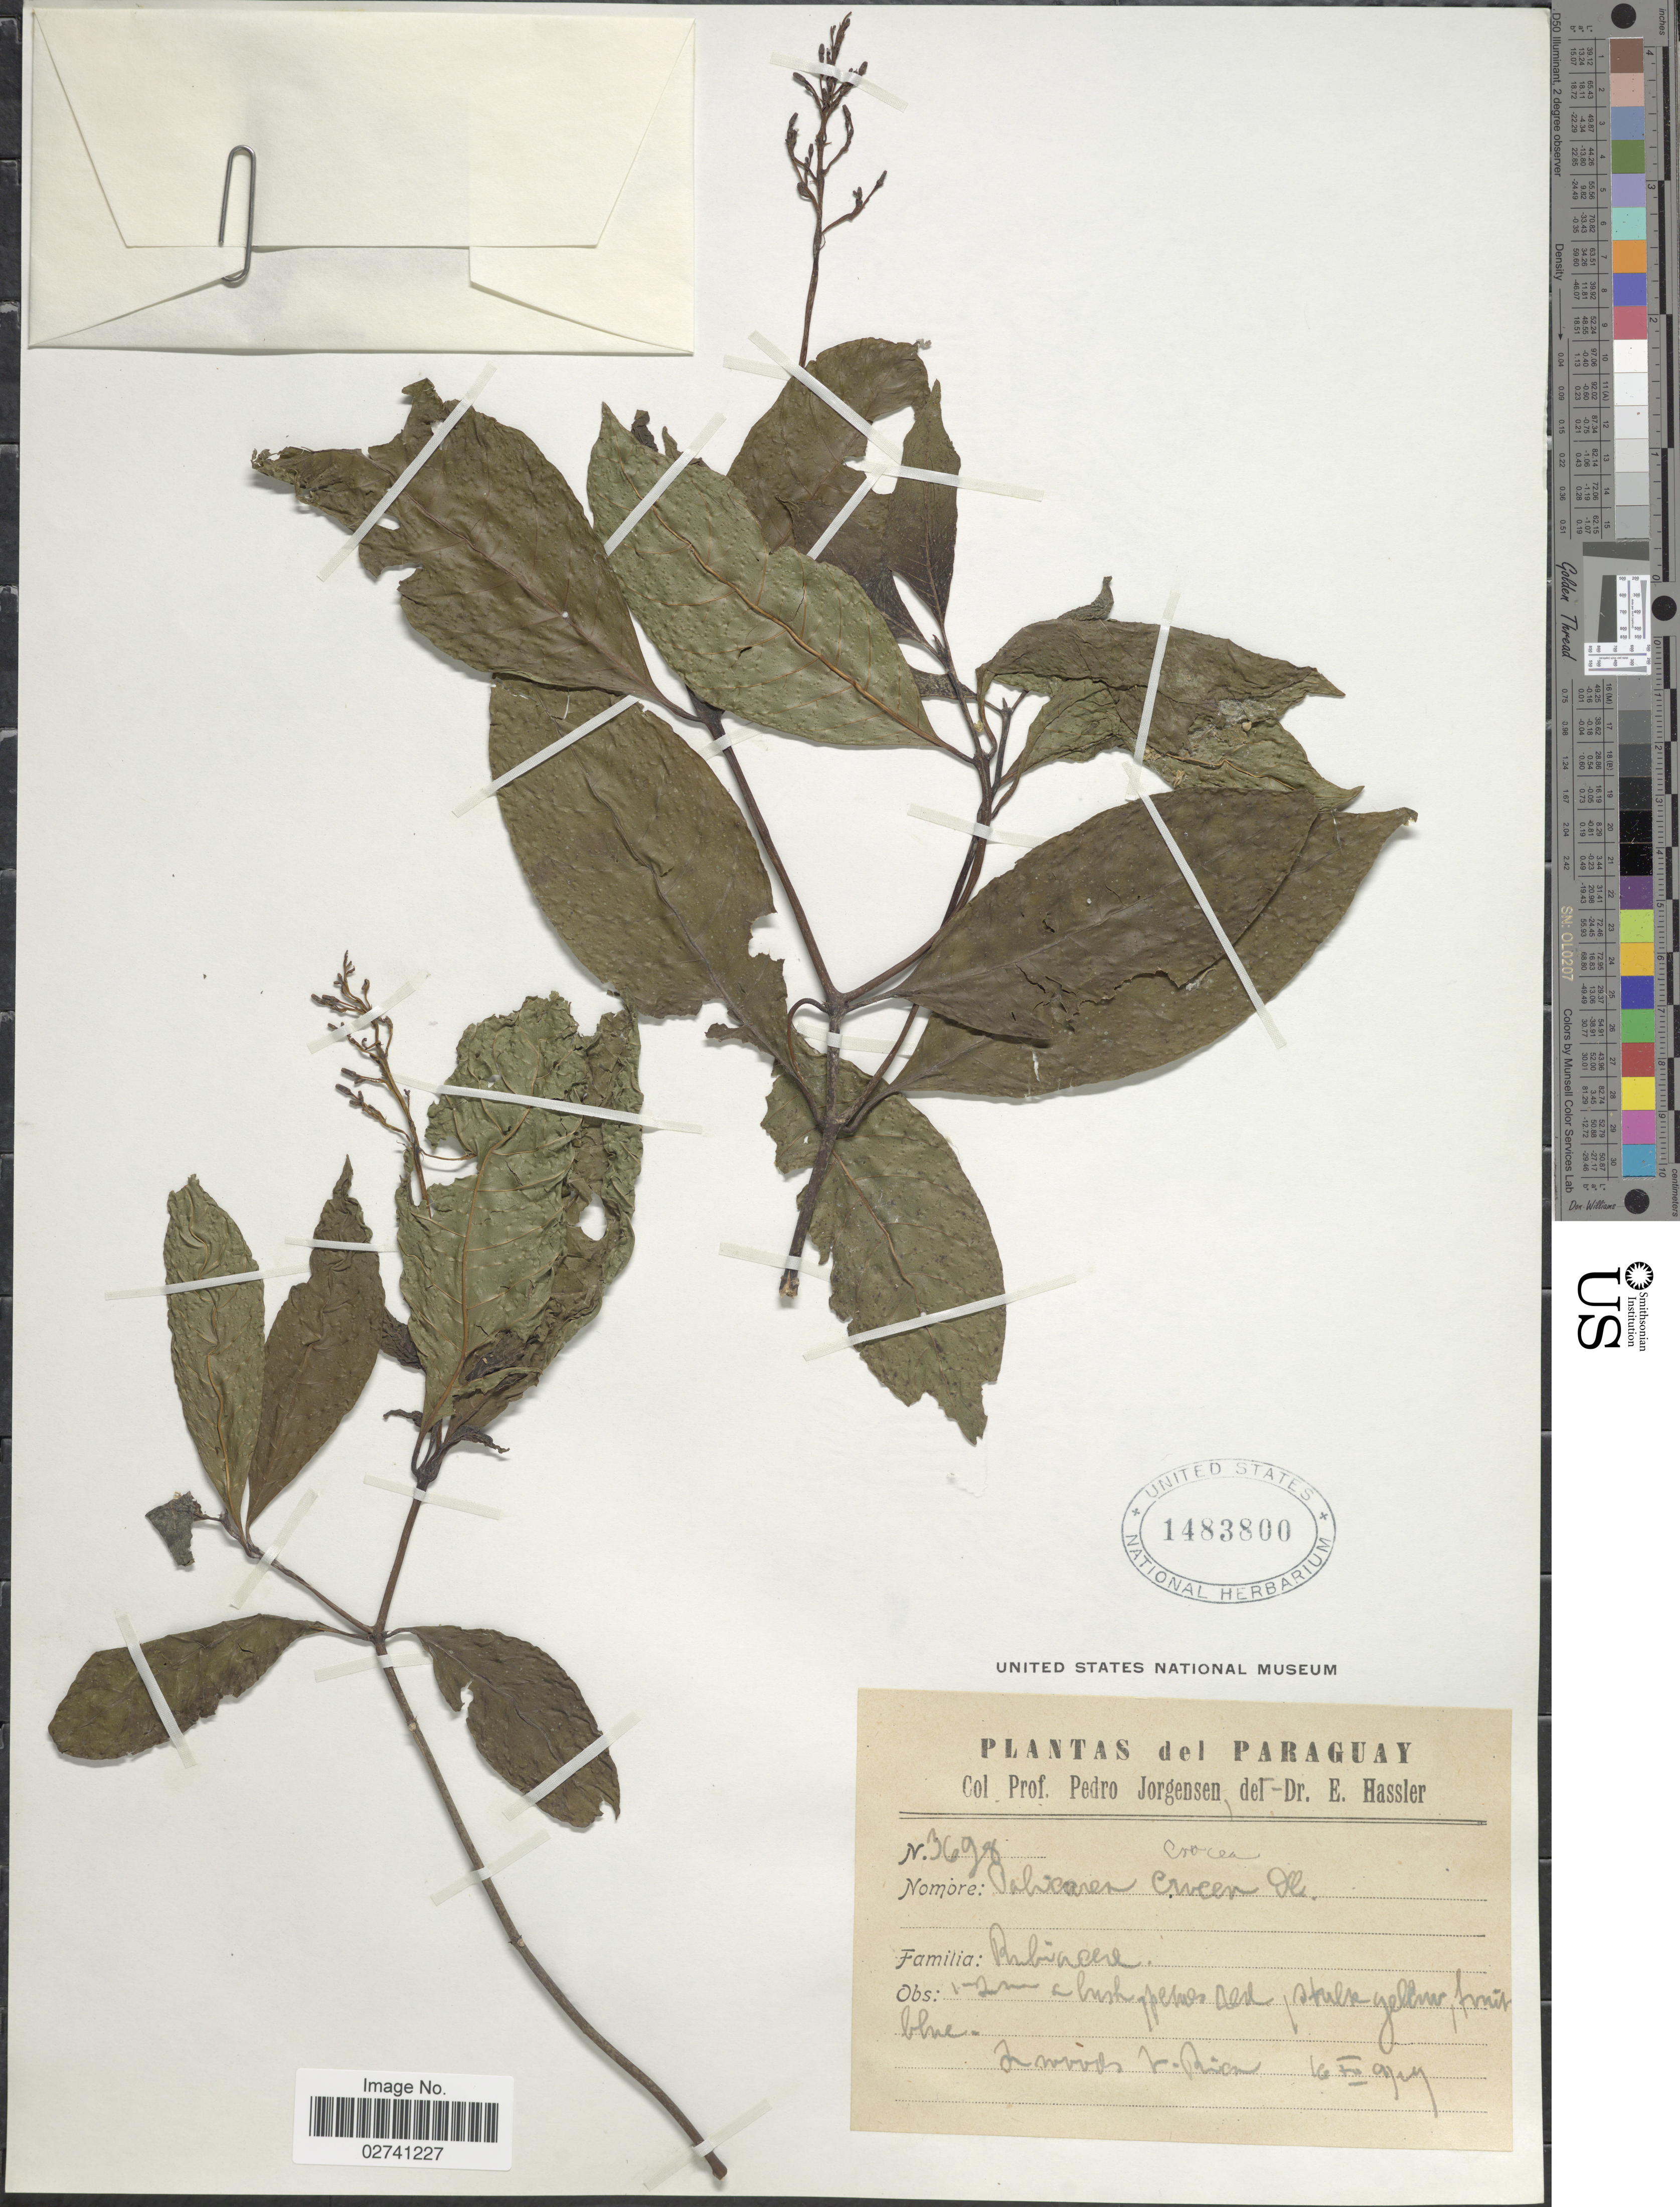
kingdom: Plantae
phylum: Tracheophyta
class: Magnoliopsida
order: Gentianales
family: Rubiaceae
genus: Palicourea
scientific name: Palicourea crocea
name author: (Sw.) Schult.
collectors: P. Jörgensen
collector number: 3690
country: Paraguay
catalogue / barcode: US 1483800